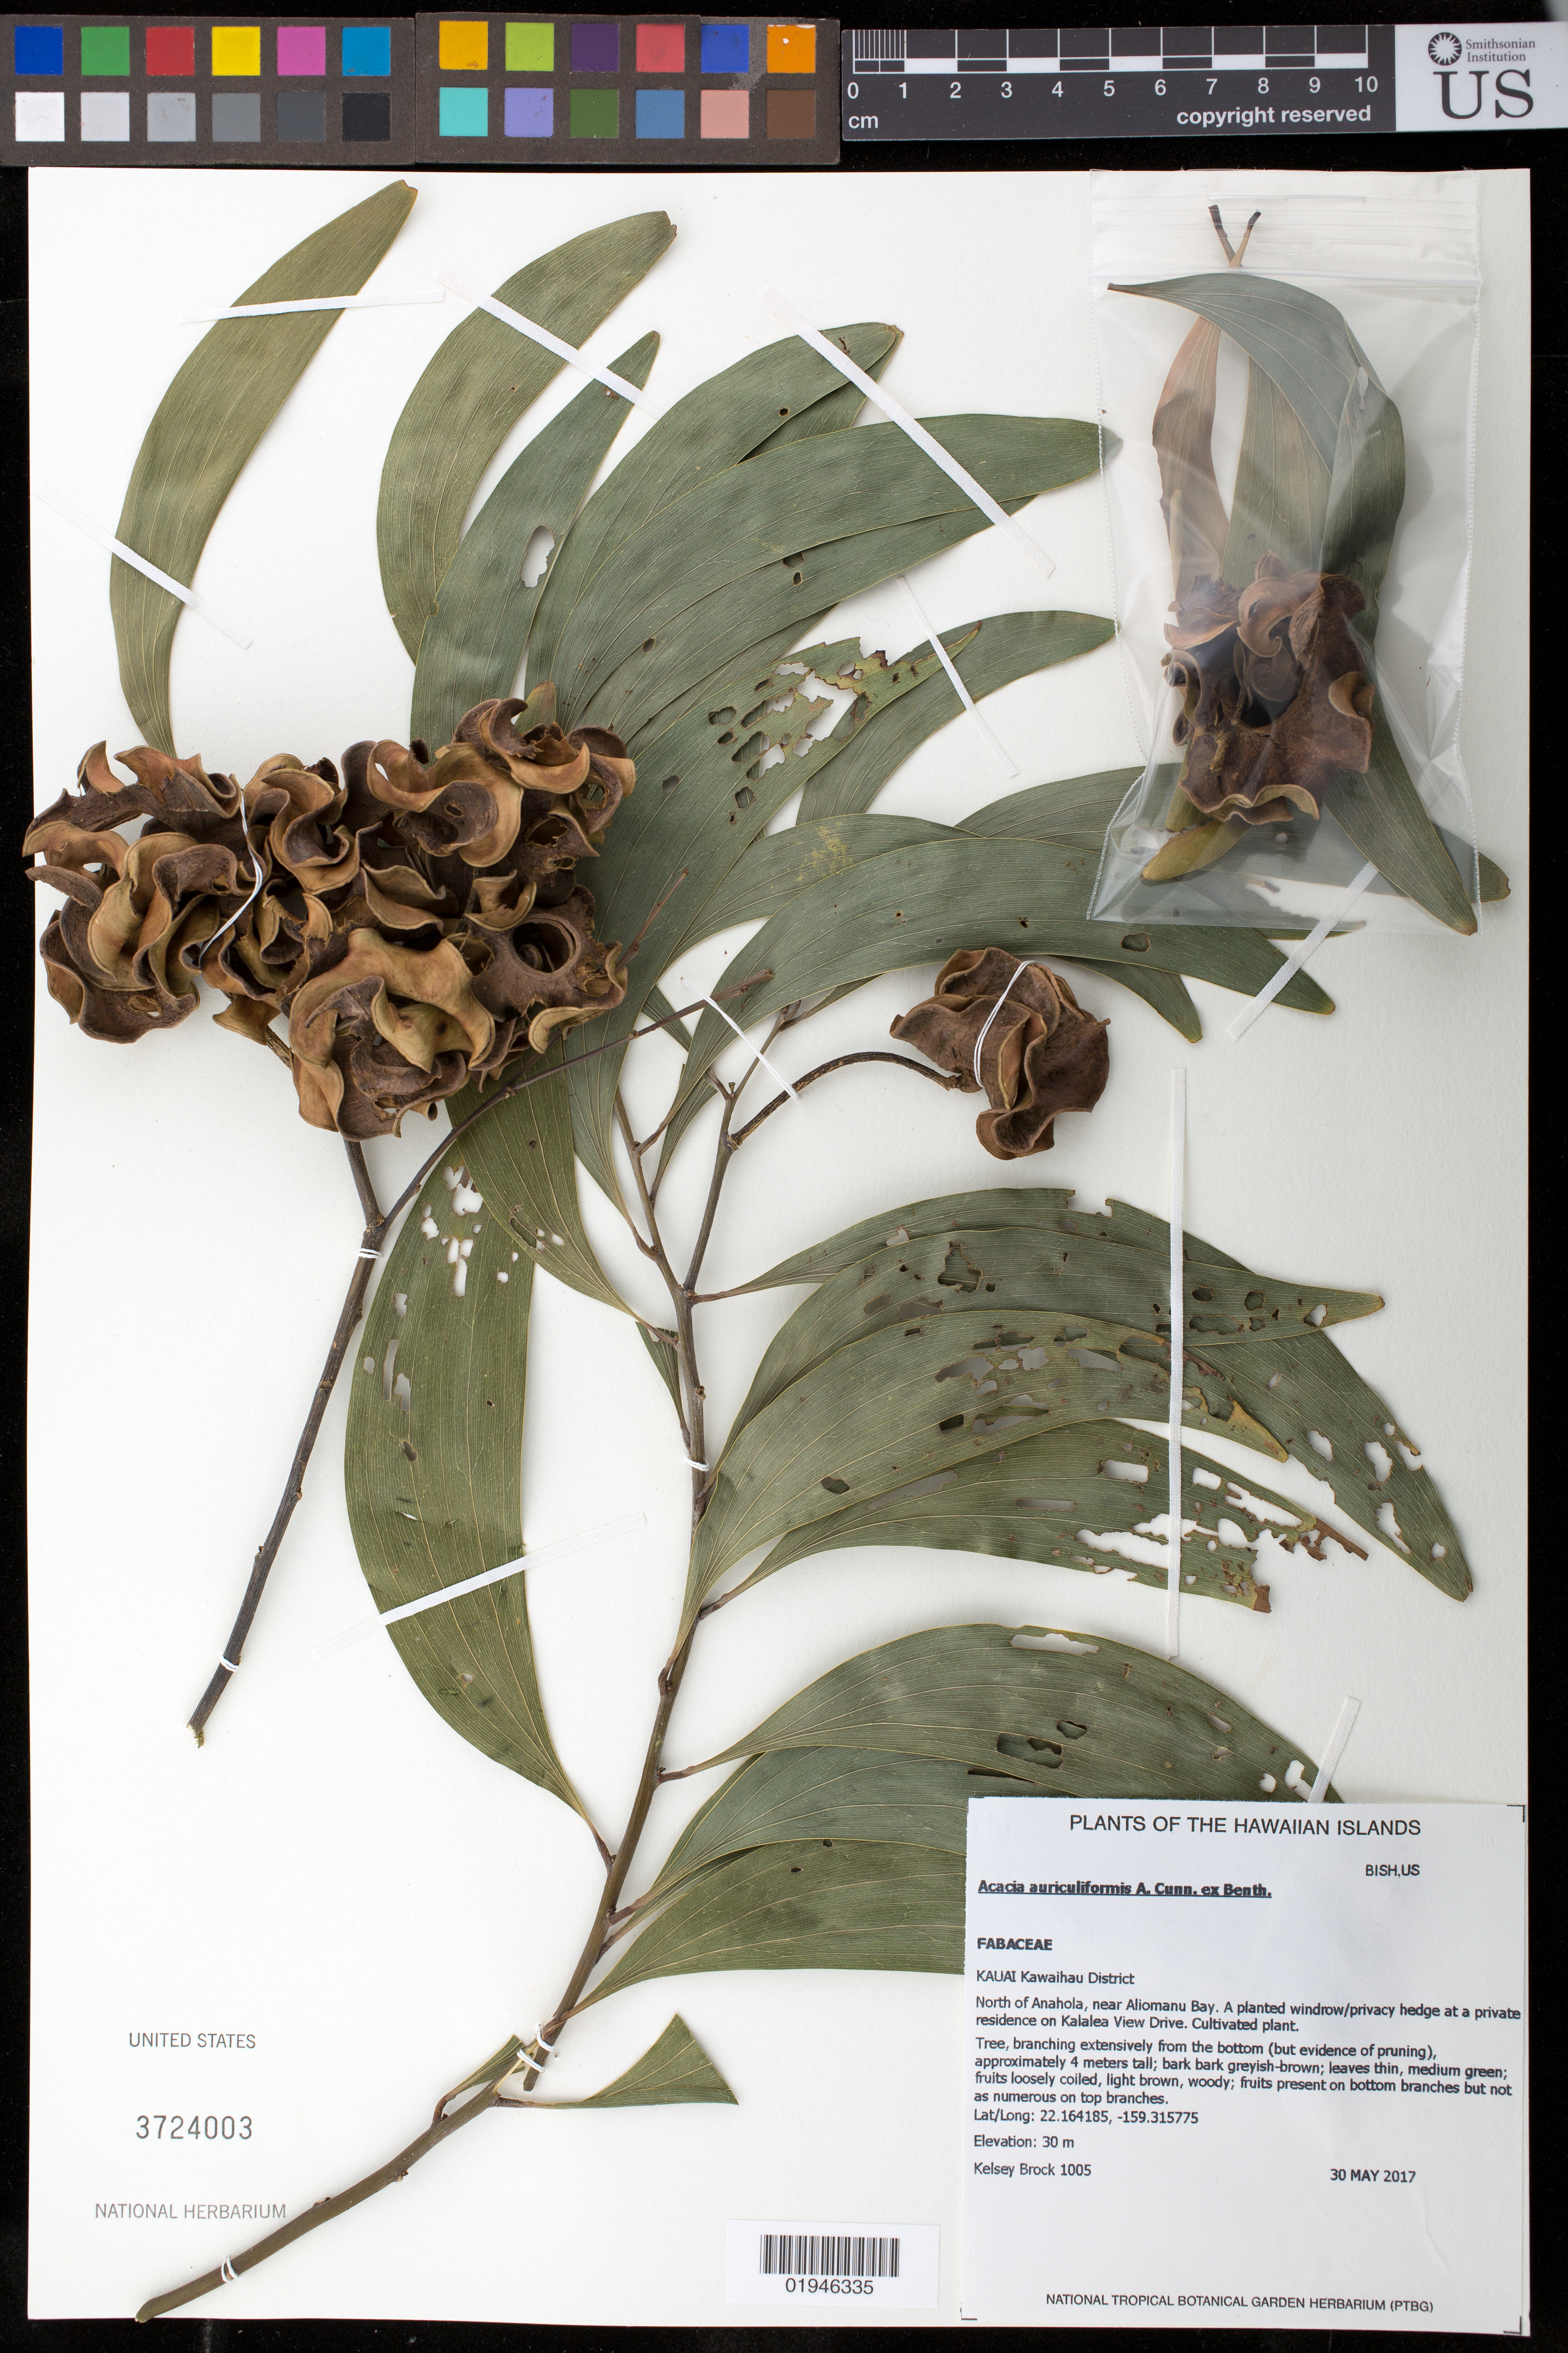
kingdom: Plantae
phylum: Tracheophyta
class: Magnoliopsida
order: Fabales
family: Fabaceae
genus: Acacia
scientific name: Acacia auriculiformis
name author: A. Cunn. ex Benth.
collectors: K. Brock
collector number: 1005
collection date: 2017-05-30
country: United States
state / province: Hawaii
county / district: Kauai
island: Kaua'i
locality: Kawaihau District, North of Anahola, near Aliomanu Bay.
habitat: Windrow/privacy hedge at a private residence on Kalalea View Drive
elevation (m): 30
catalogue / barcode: US 3716103